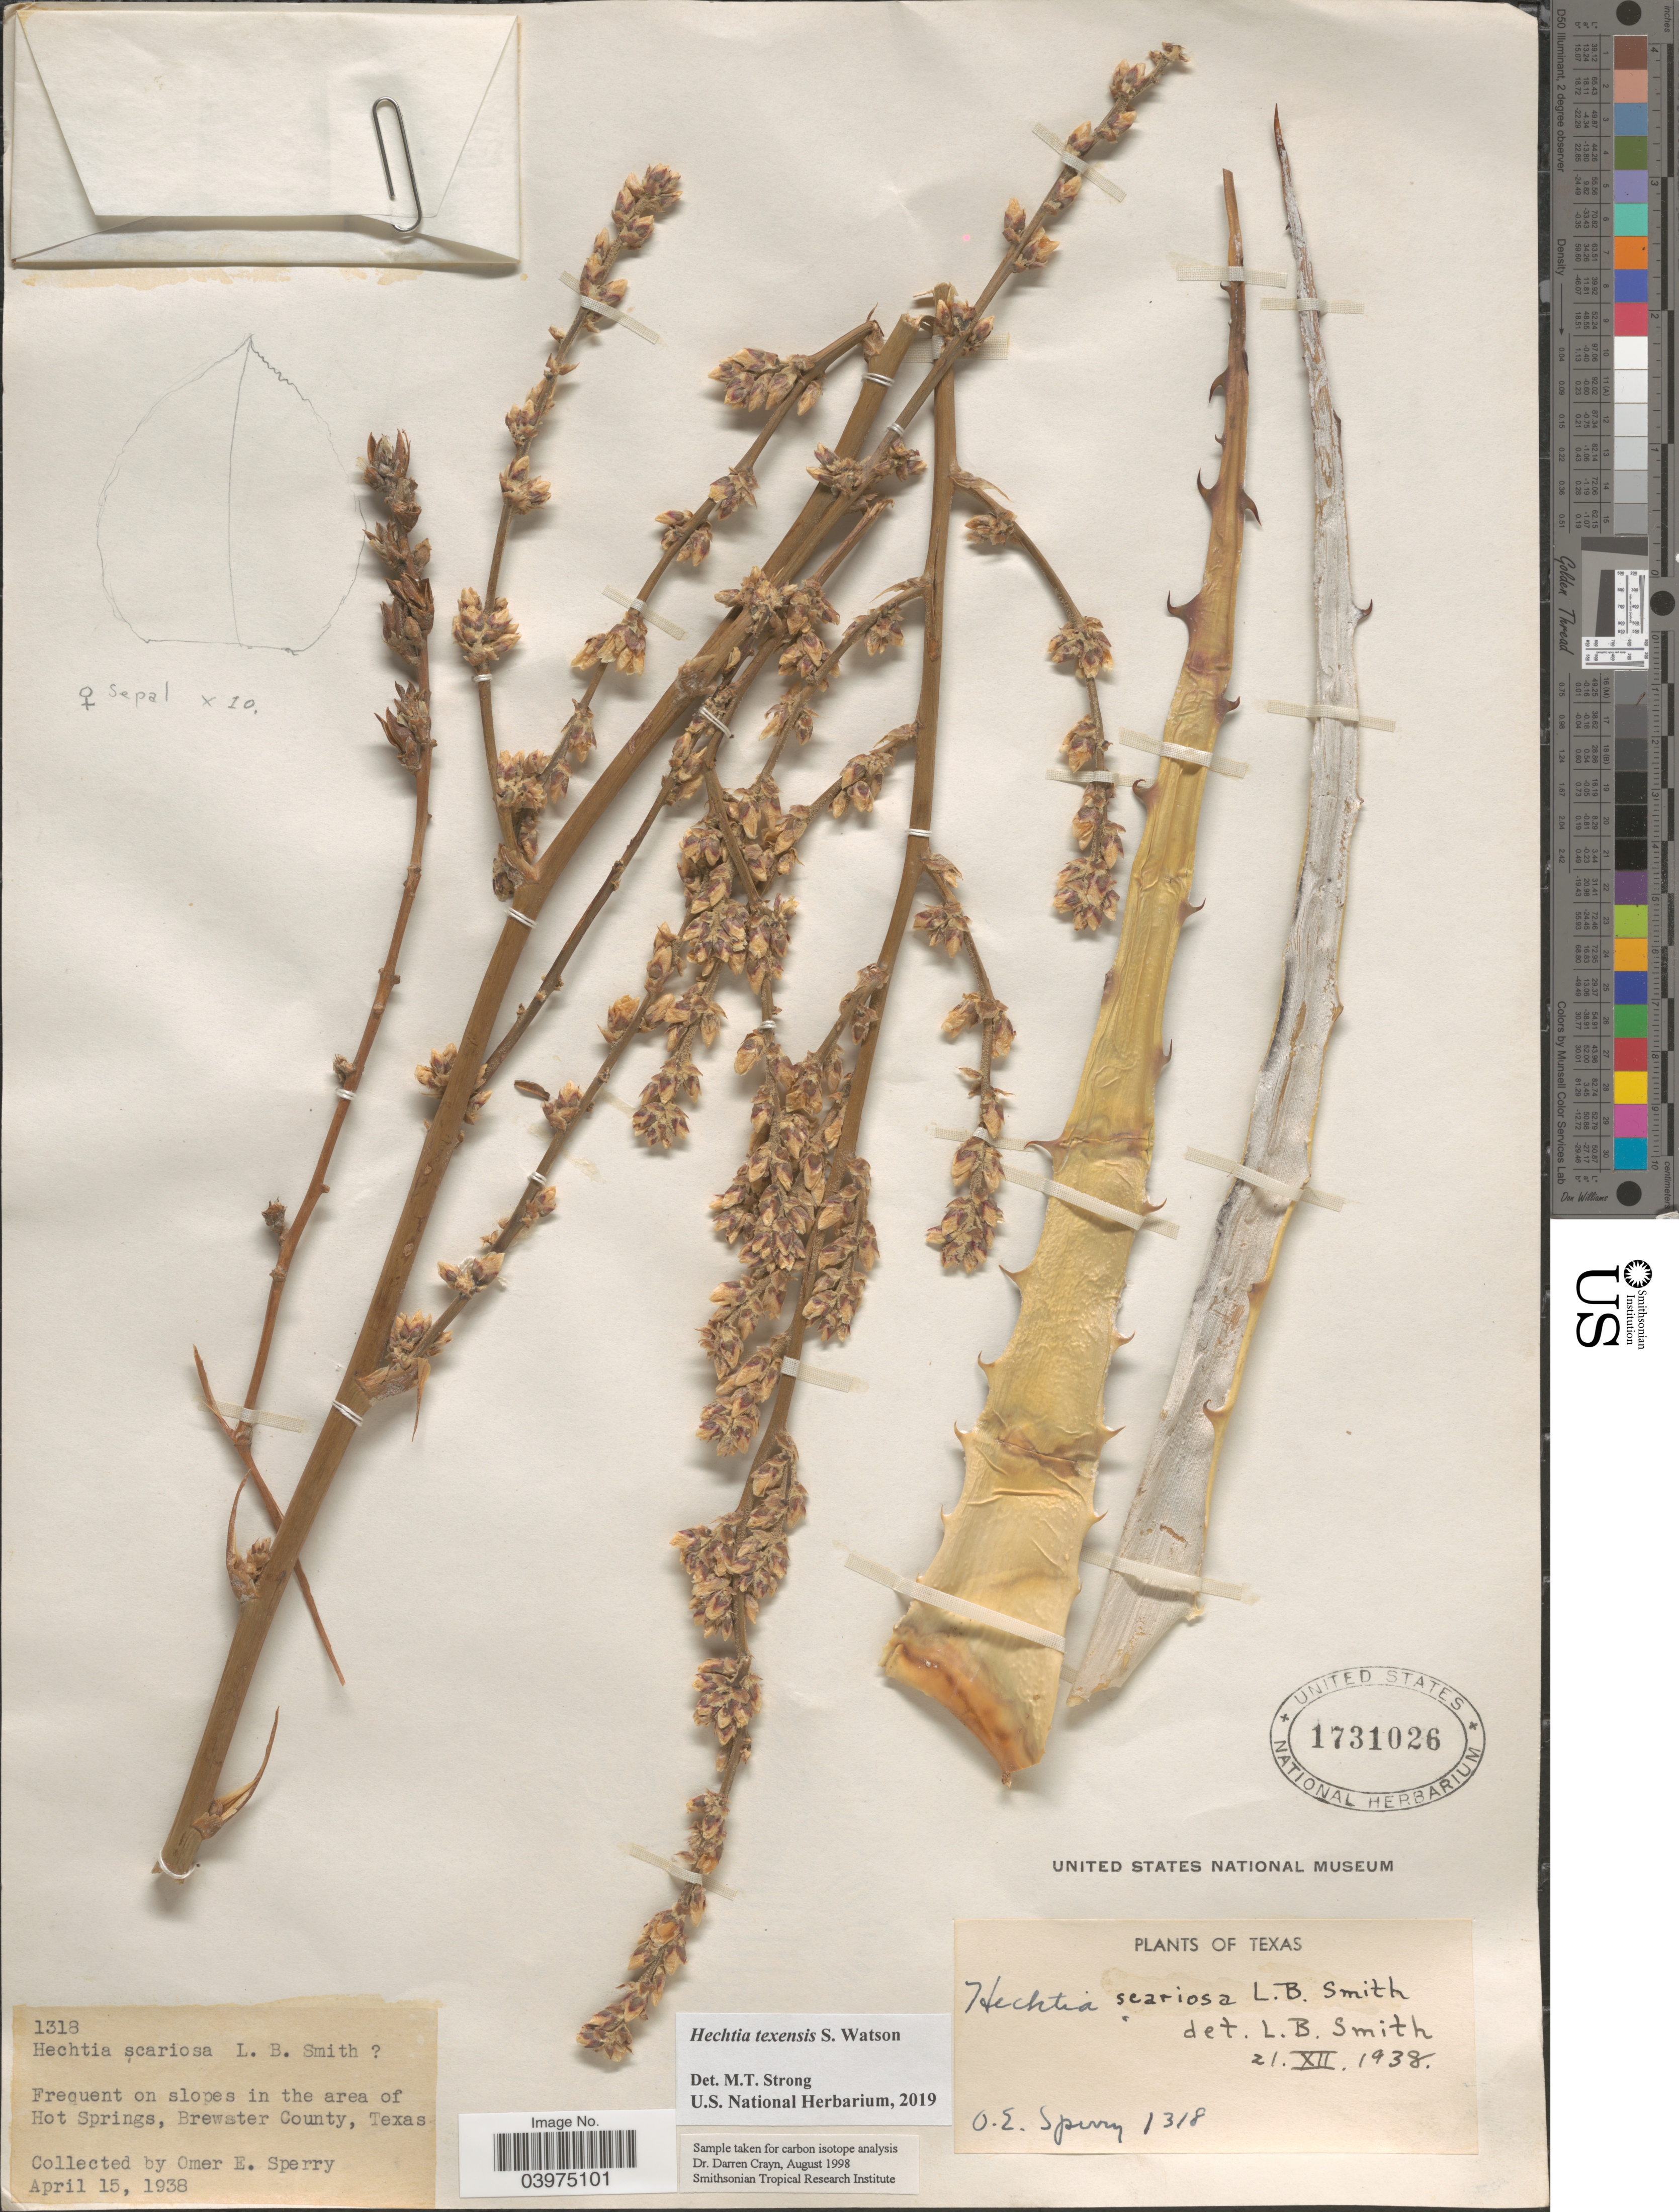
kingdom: Plantae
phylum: Tracheophyta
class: Liliopsida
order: Poales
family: Bromeliaceae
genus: Hechtia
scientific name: Hechtia sp.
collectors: O. E. Sperry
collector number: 1318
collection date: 1938-04-15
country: United States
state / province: Texas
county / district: Brewster Co.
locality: In the area of Hot Springs.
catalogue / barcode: US 1731026